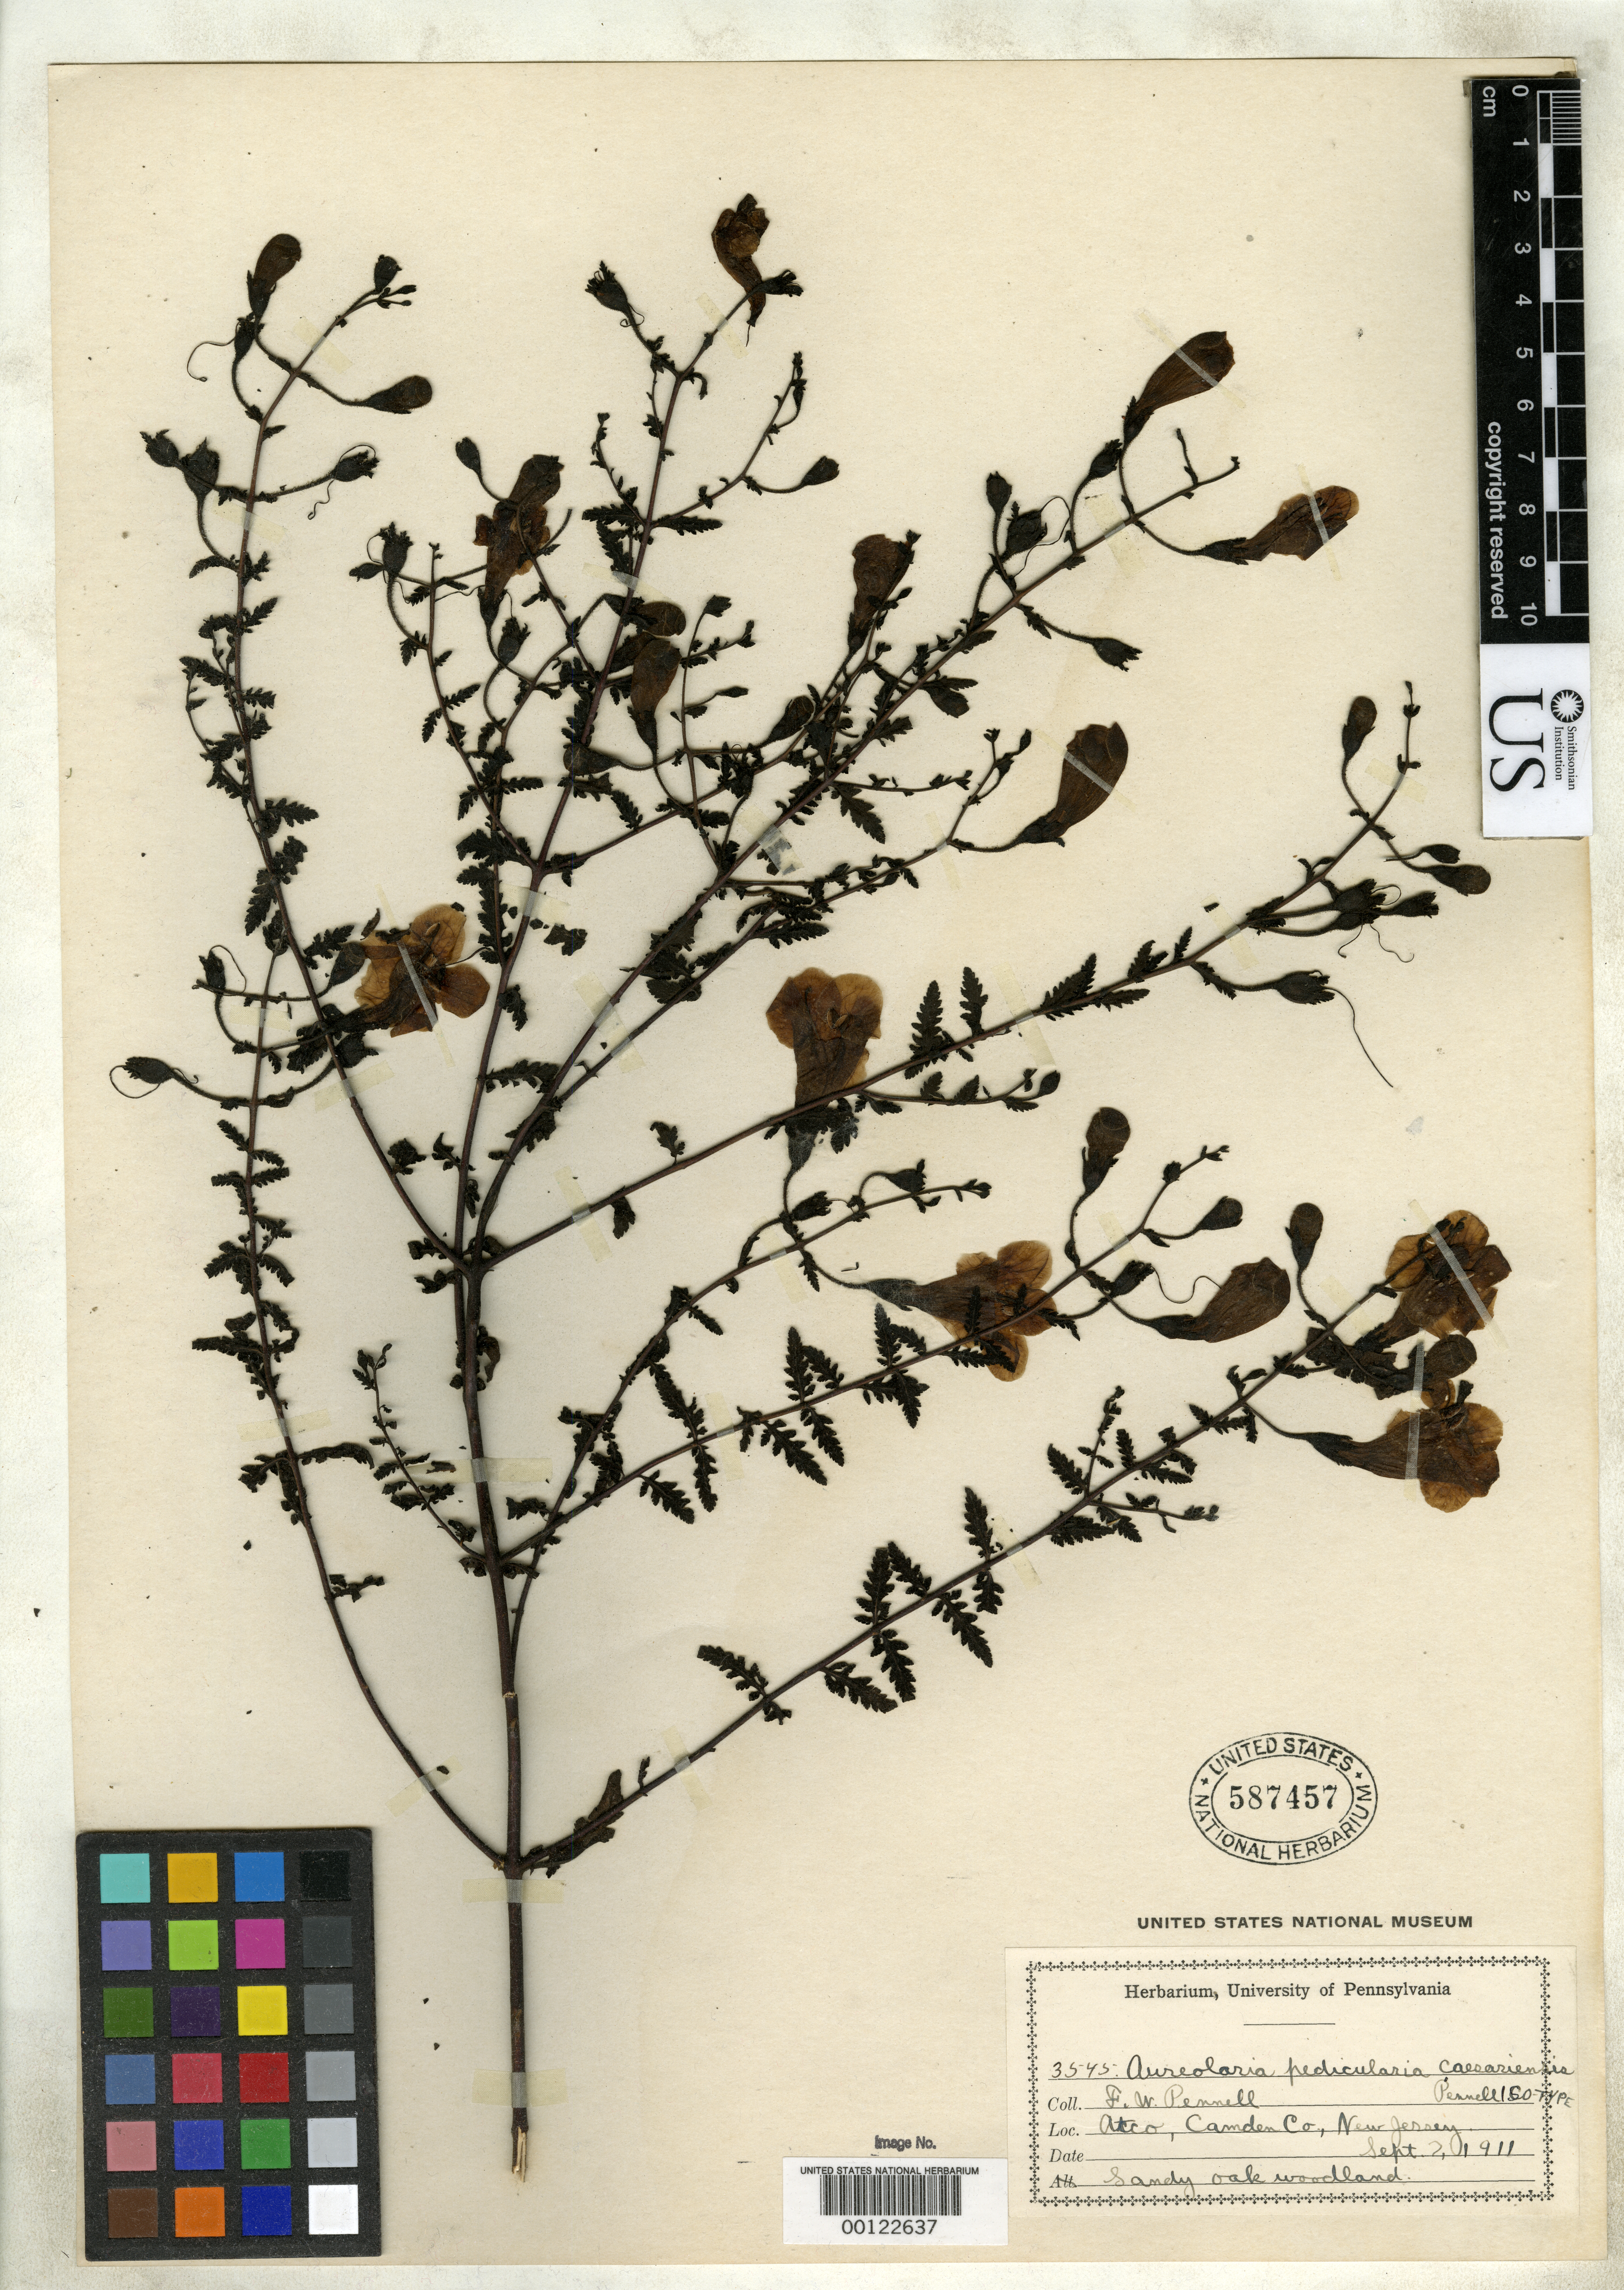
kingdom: Plantae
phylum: Tracheophyta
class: Magnoliopsida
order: Lamiales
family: Orobanchaceae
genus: Aureolaria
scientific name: Aureolaria pedicularia subsp. caesariensis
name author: Pennell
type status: Isotype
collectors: F. W. Pennell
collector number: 3545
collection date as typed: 07 Sep 1911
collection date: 1911-09-07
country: United States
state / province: New Jersey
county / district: Camden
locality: Atco.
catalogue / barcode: US 587457